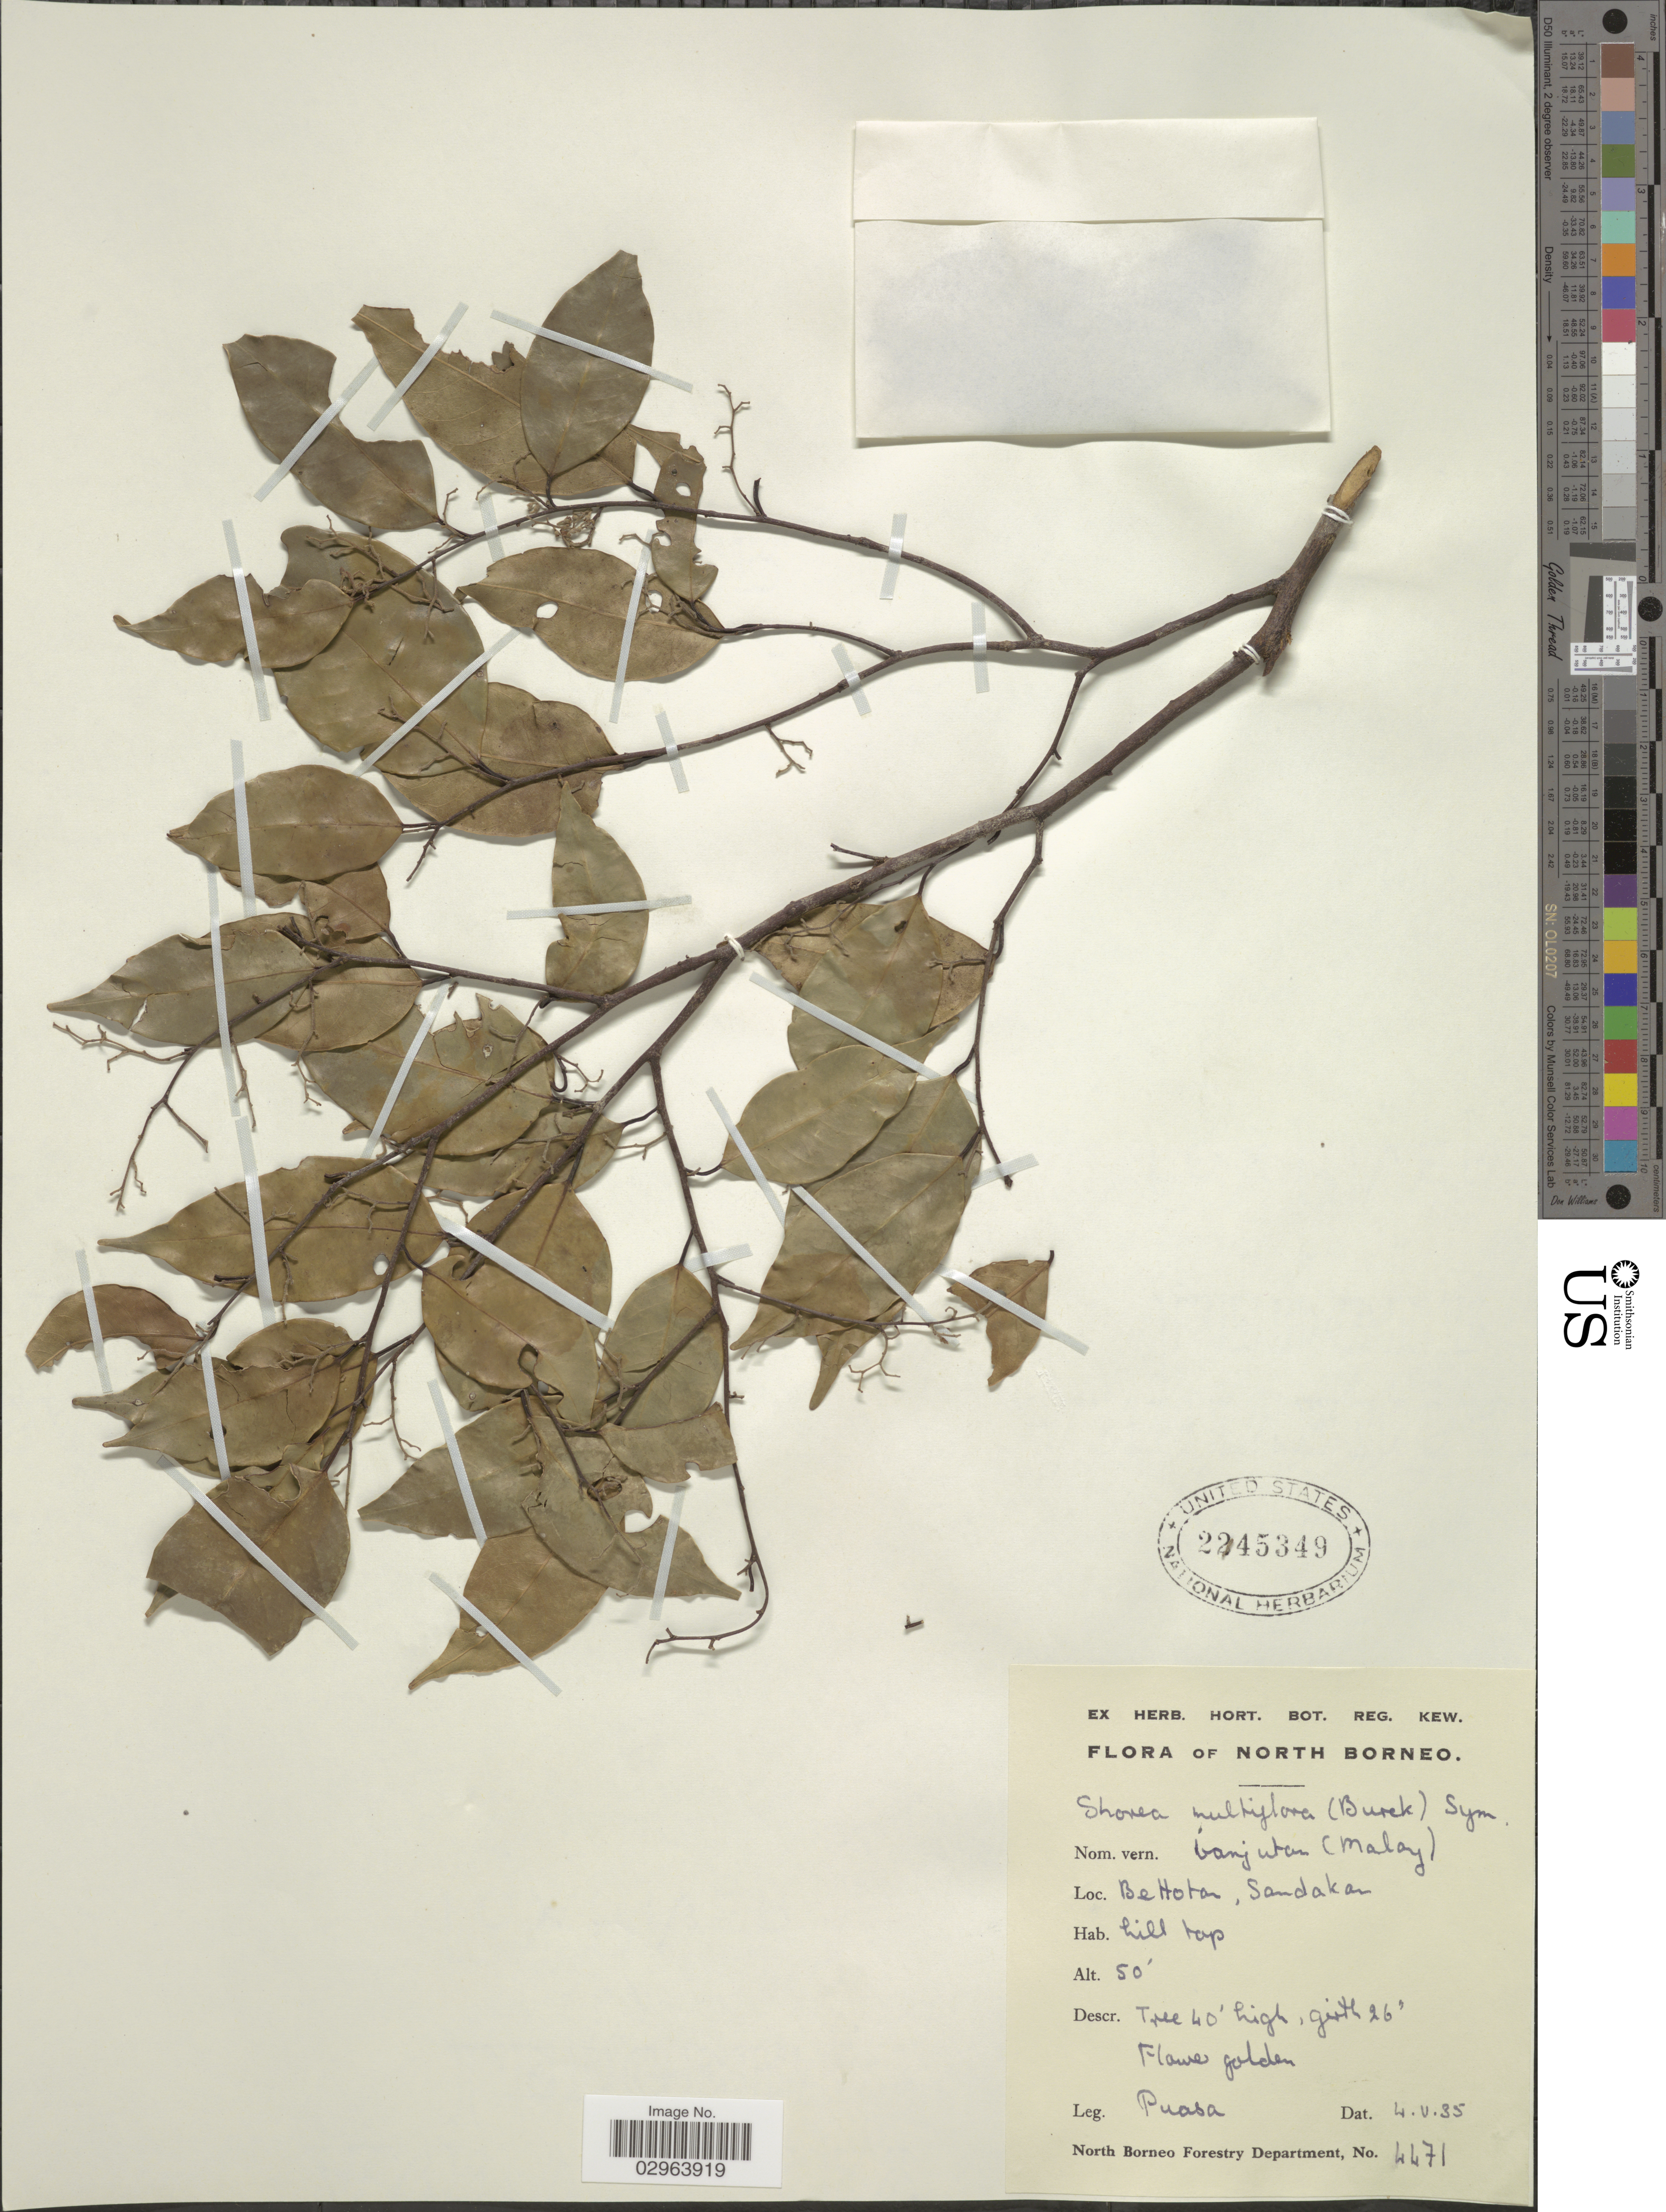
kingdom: Plantae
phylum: Tracheophyta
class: Magnoliopsida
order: Malvales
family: Dipterocarpaceae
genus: Richetia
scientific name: Richetia multiflora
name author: (Burck) P.S. Ashton & J. Heck.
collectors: Puasa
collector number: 4471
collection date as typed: Transcribed d/m/y: 4/5/35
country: Malaysia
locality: North Borneo. Bettatan, Sandakan.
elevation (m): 15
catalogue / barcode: US 2245349